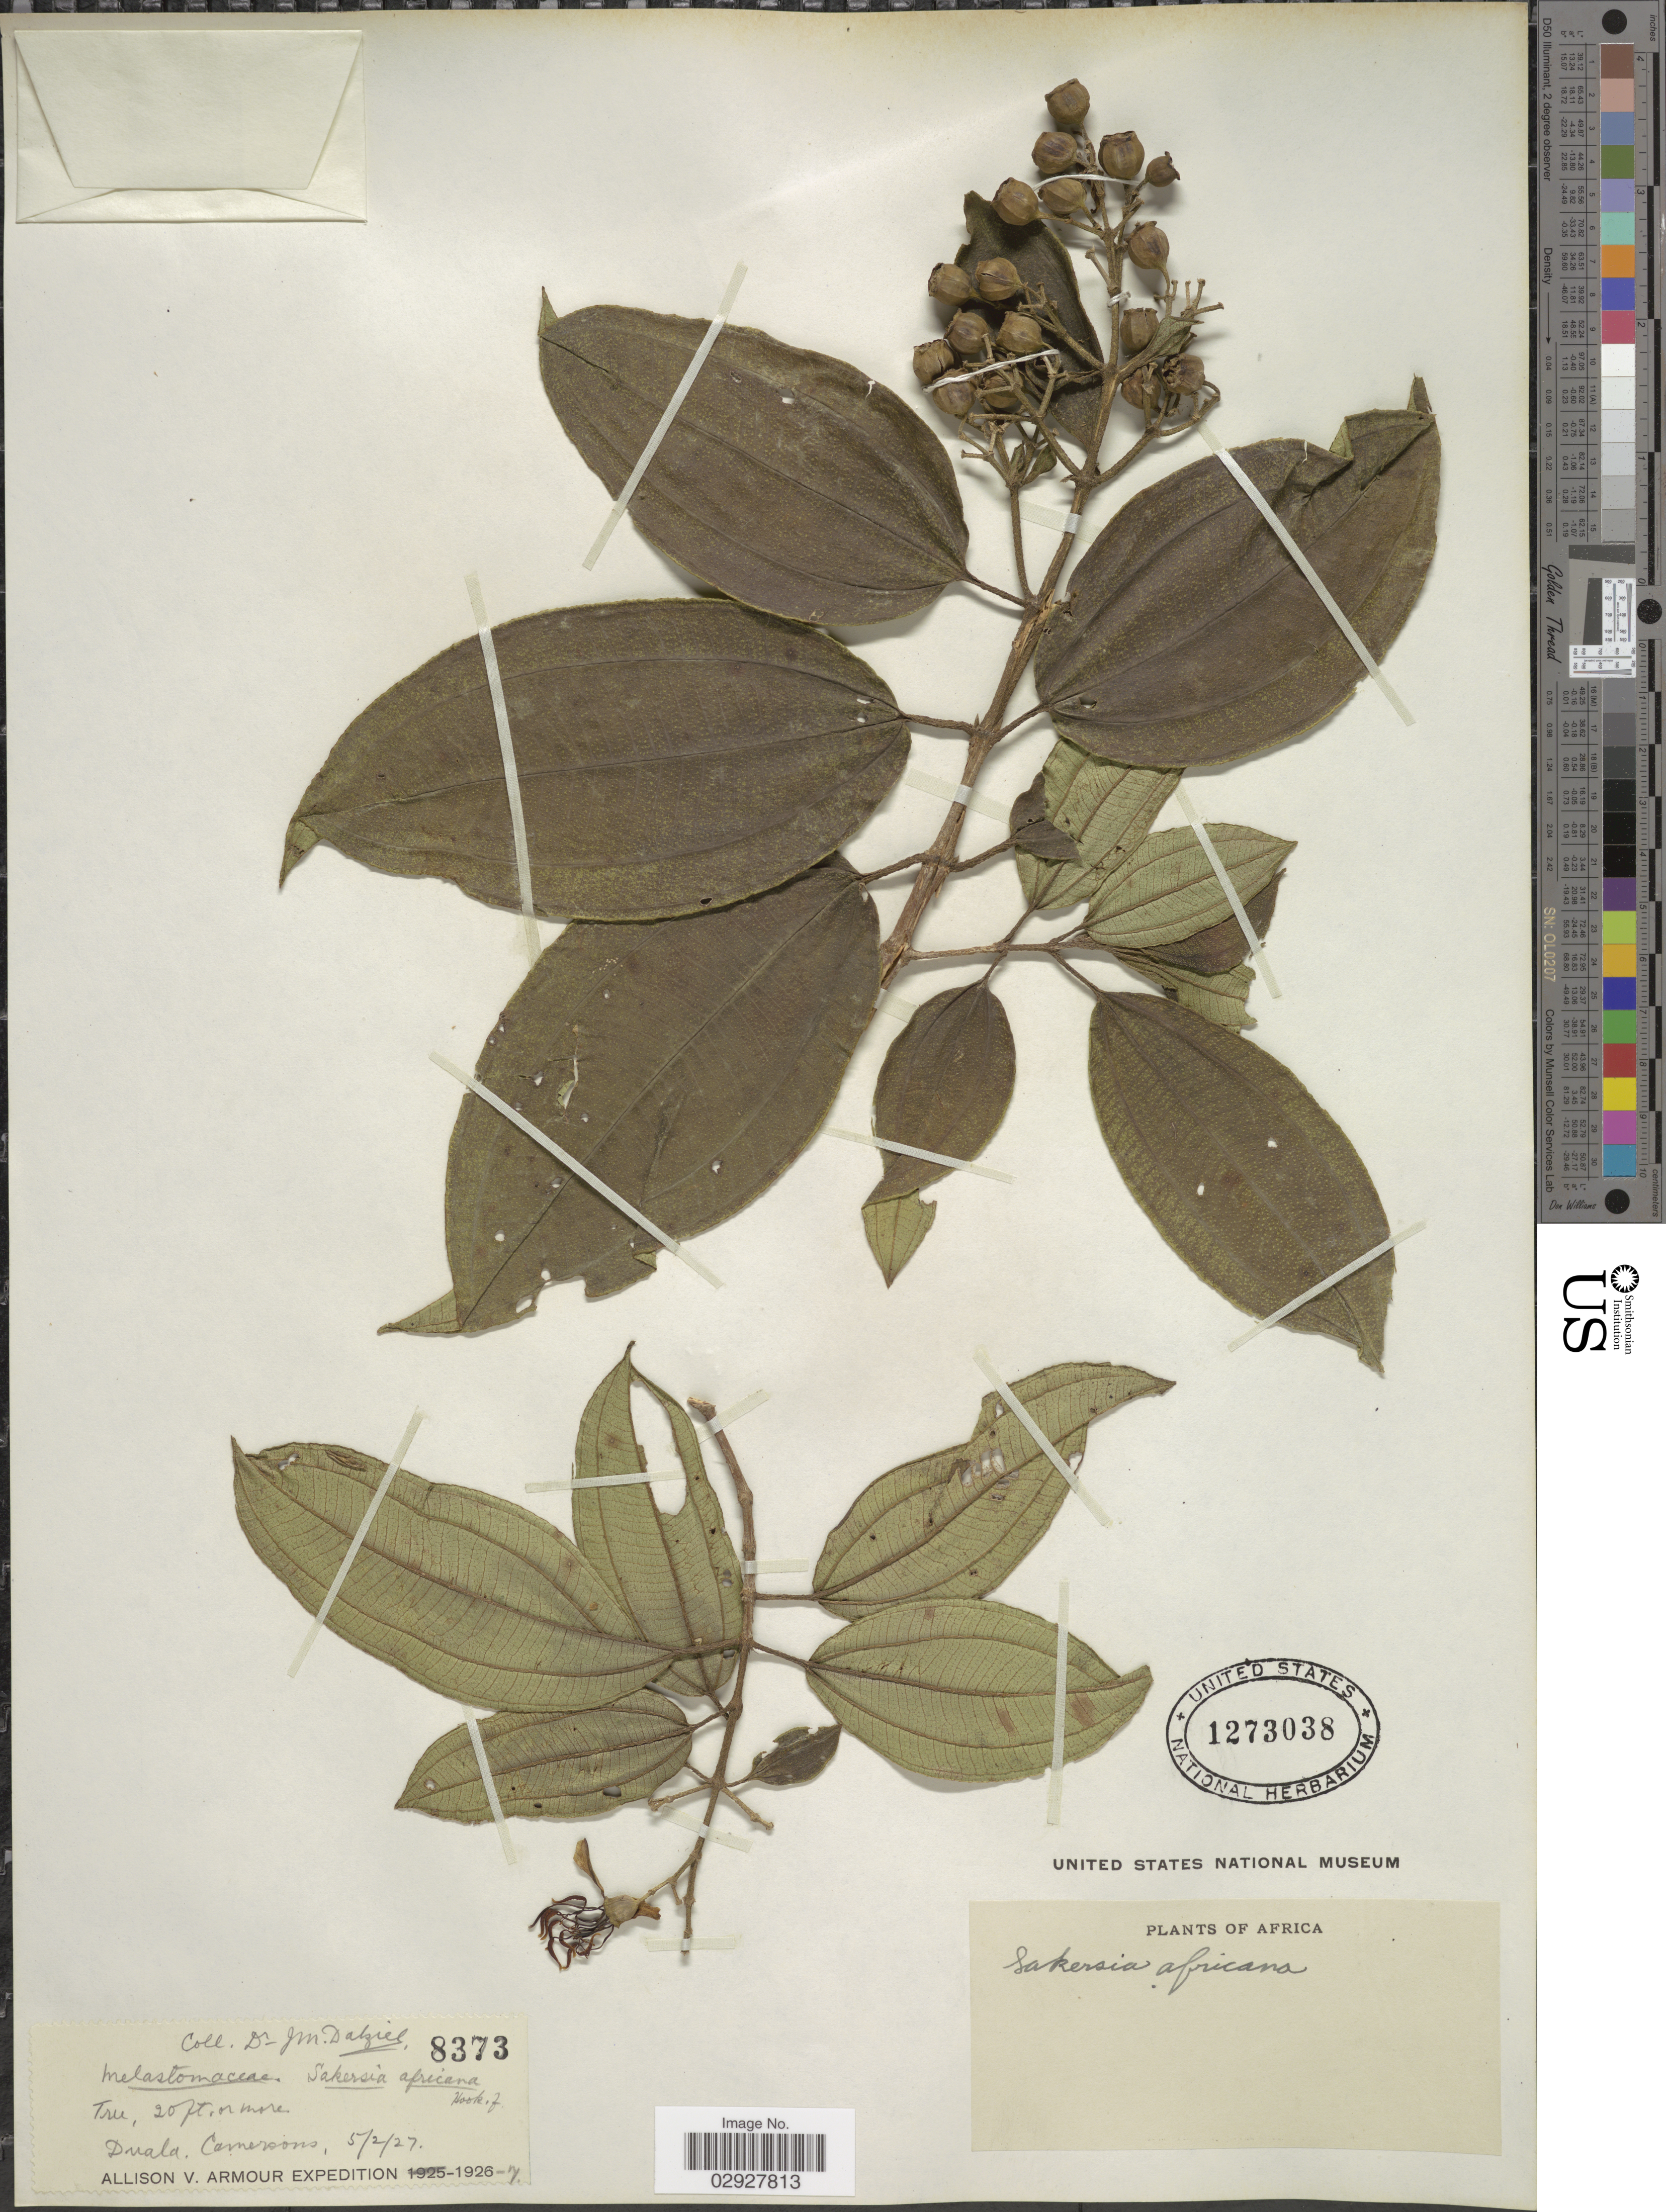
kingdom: Plantae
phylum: Tracheophyta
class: Magnoliopsida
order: Myrtales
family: Melastomataceae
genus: Dichaetanthera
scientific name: Dichaetanthera africana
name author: (Hook. f.) Jacq.-Fél.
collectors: J. Dalziel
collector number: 8373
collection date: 1927-02-05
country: Cameroon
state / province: Littoral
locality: Duala.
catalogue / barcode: US 1273038